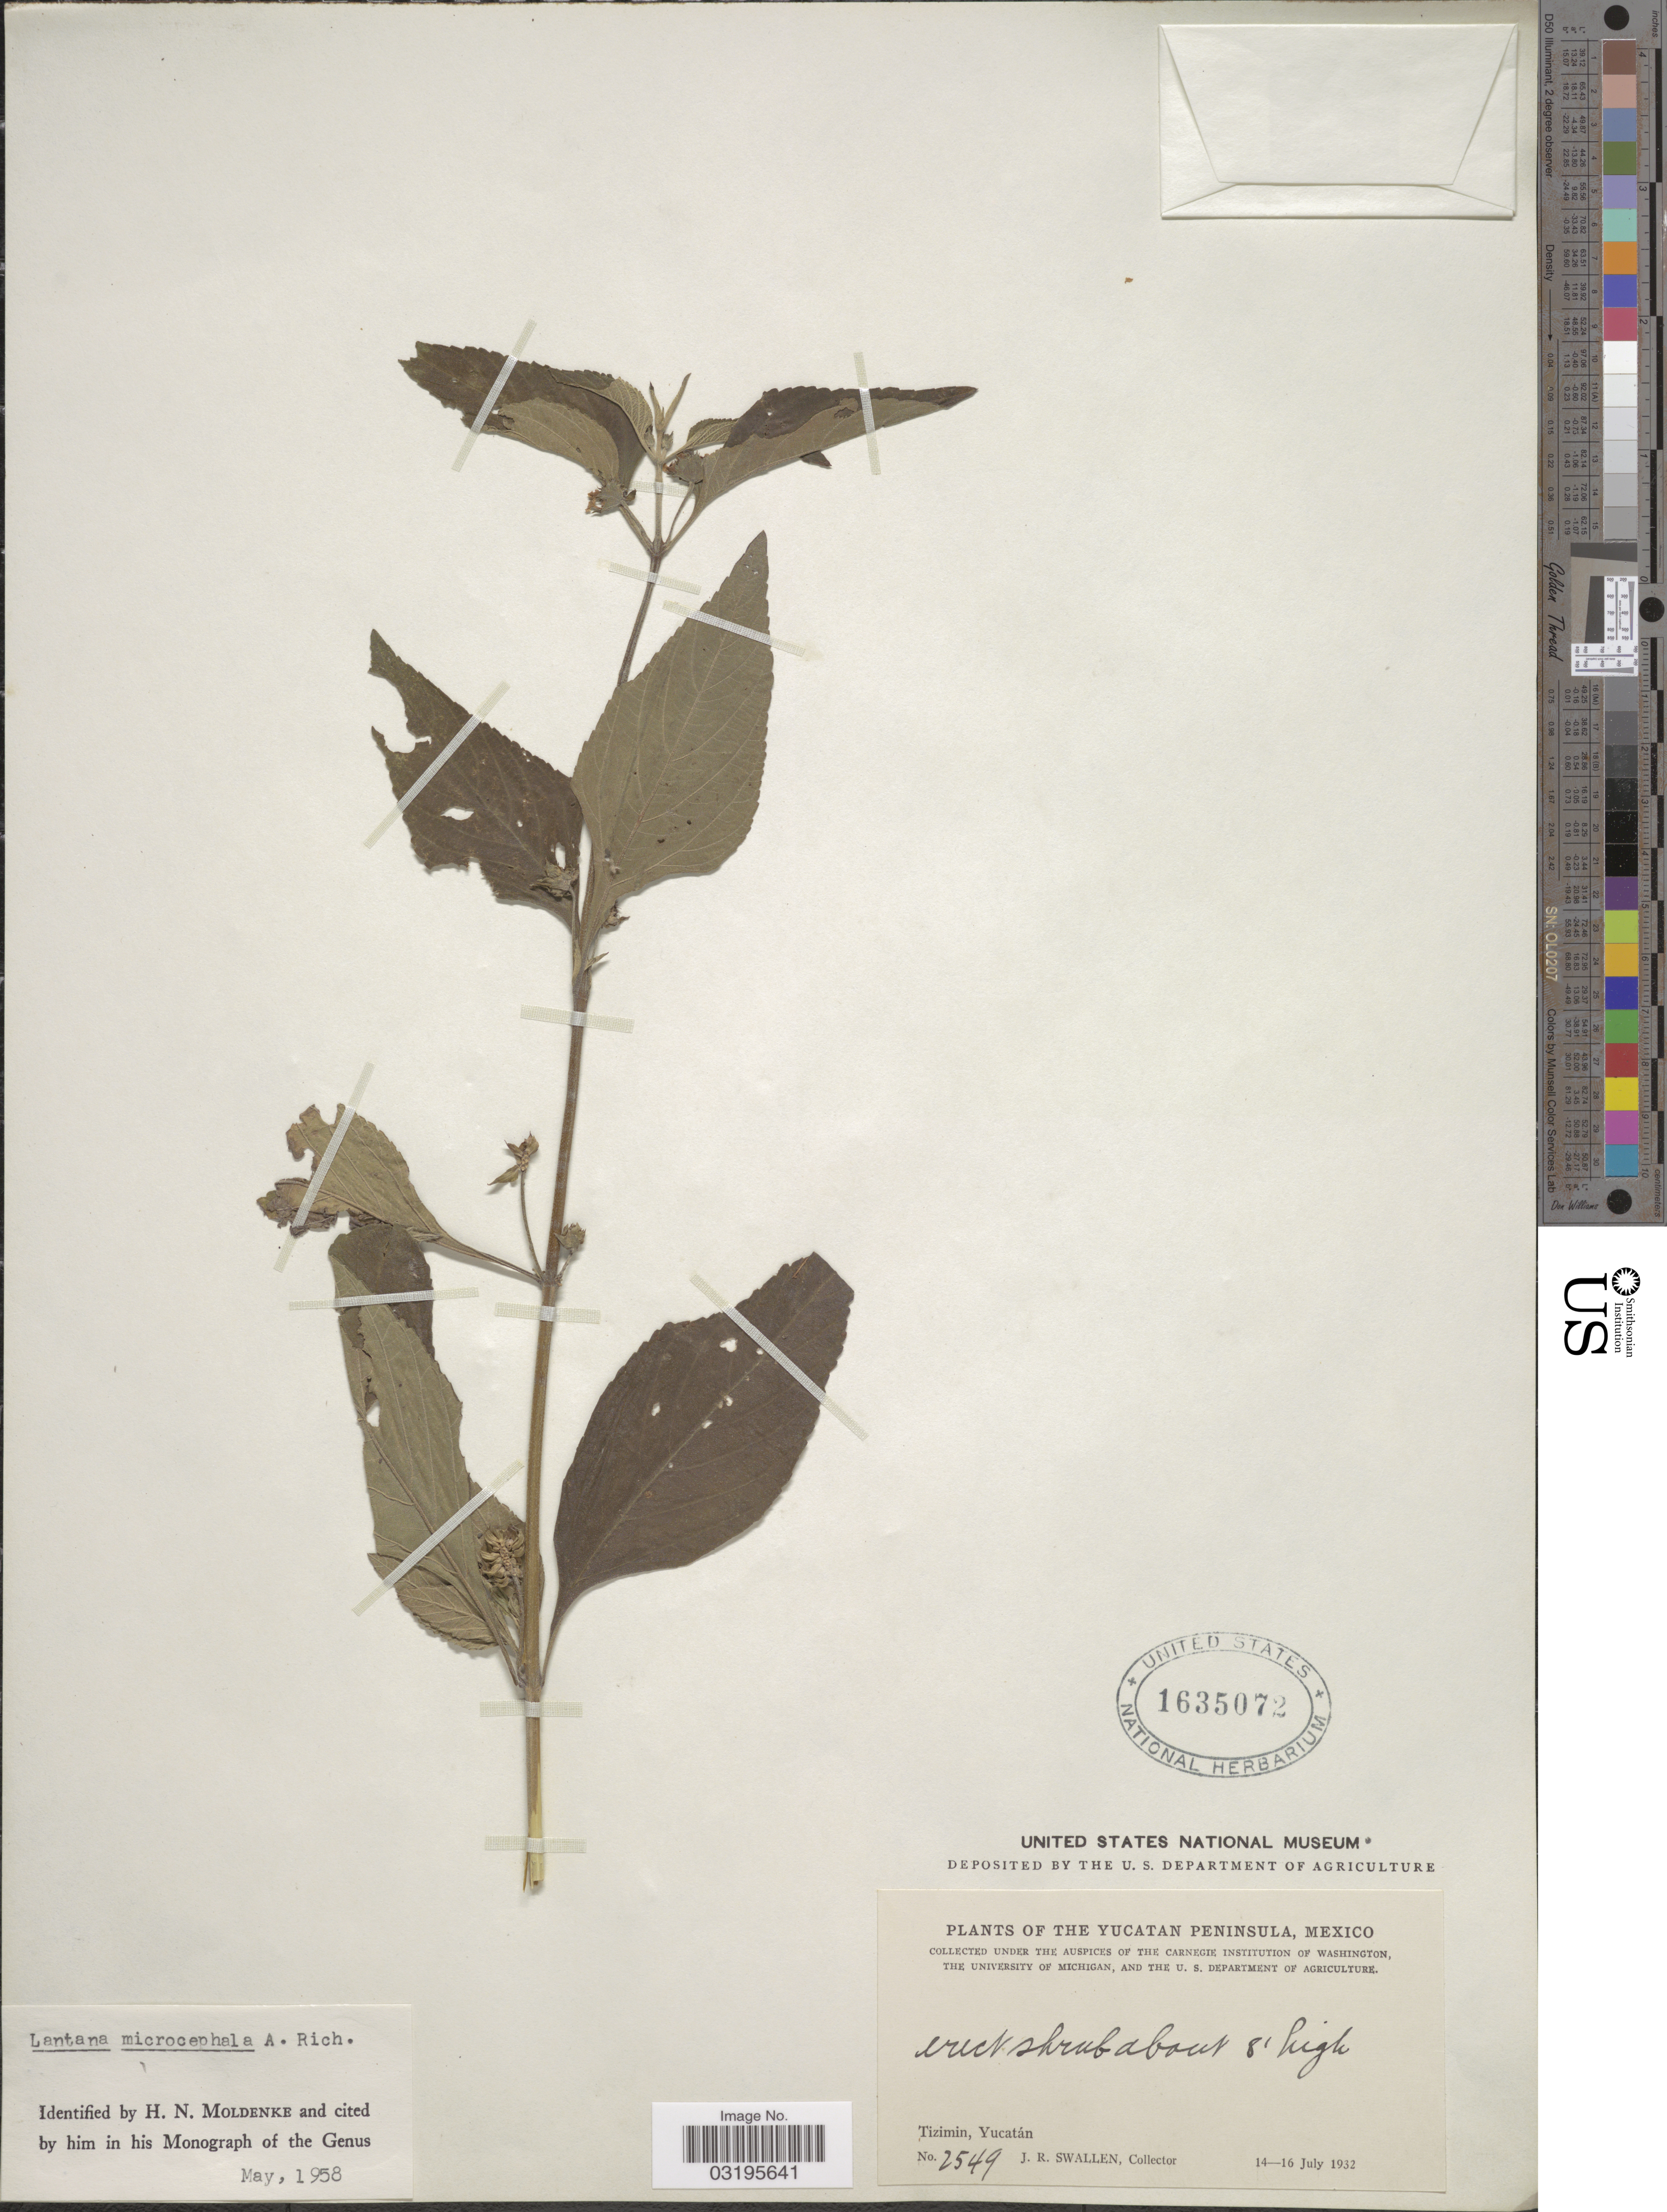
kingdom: Plantae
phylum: Tracheophyta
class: Magnoliopsida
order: Lamiales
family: Verbenaceae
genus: Lantana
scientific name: Lantana microcephala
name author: A. Rich. in Sagra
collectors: J. R. Swallen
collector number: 2549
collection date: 1932-07-14/1932-07-16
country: Mexico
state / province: Yucatán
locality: Yucatan Peninsula. Tizimin.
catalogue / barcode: US 1635072